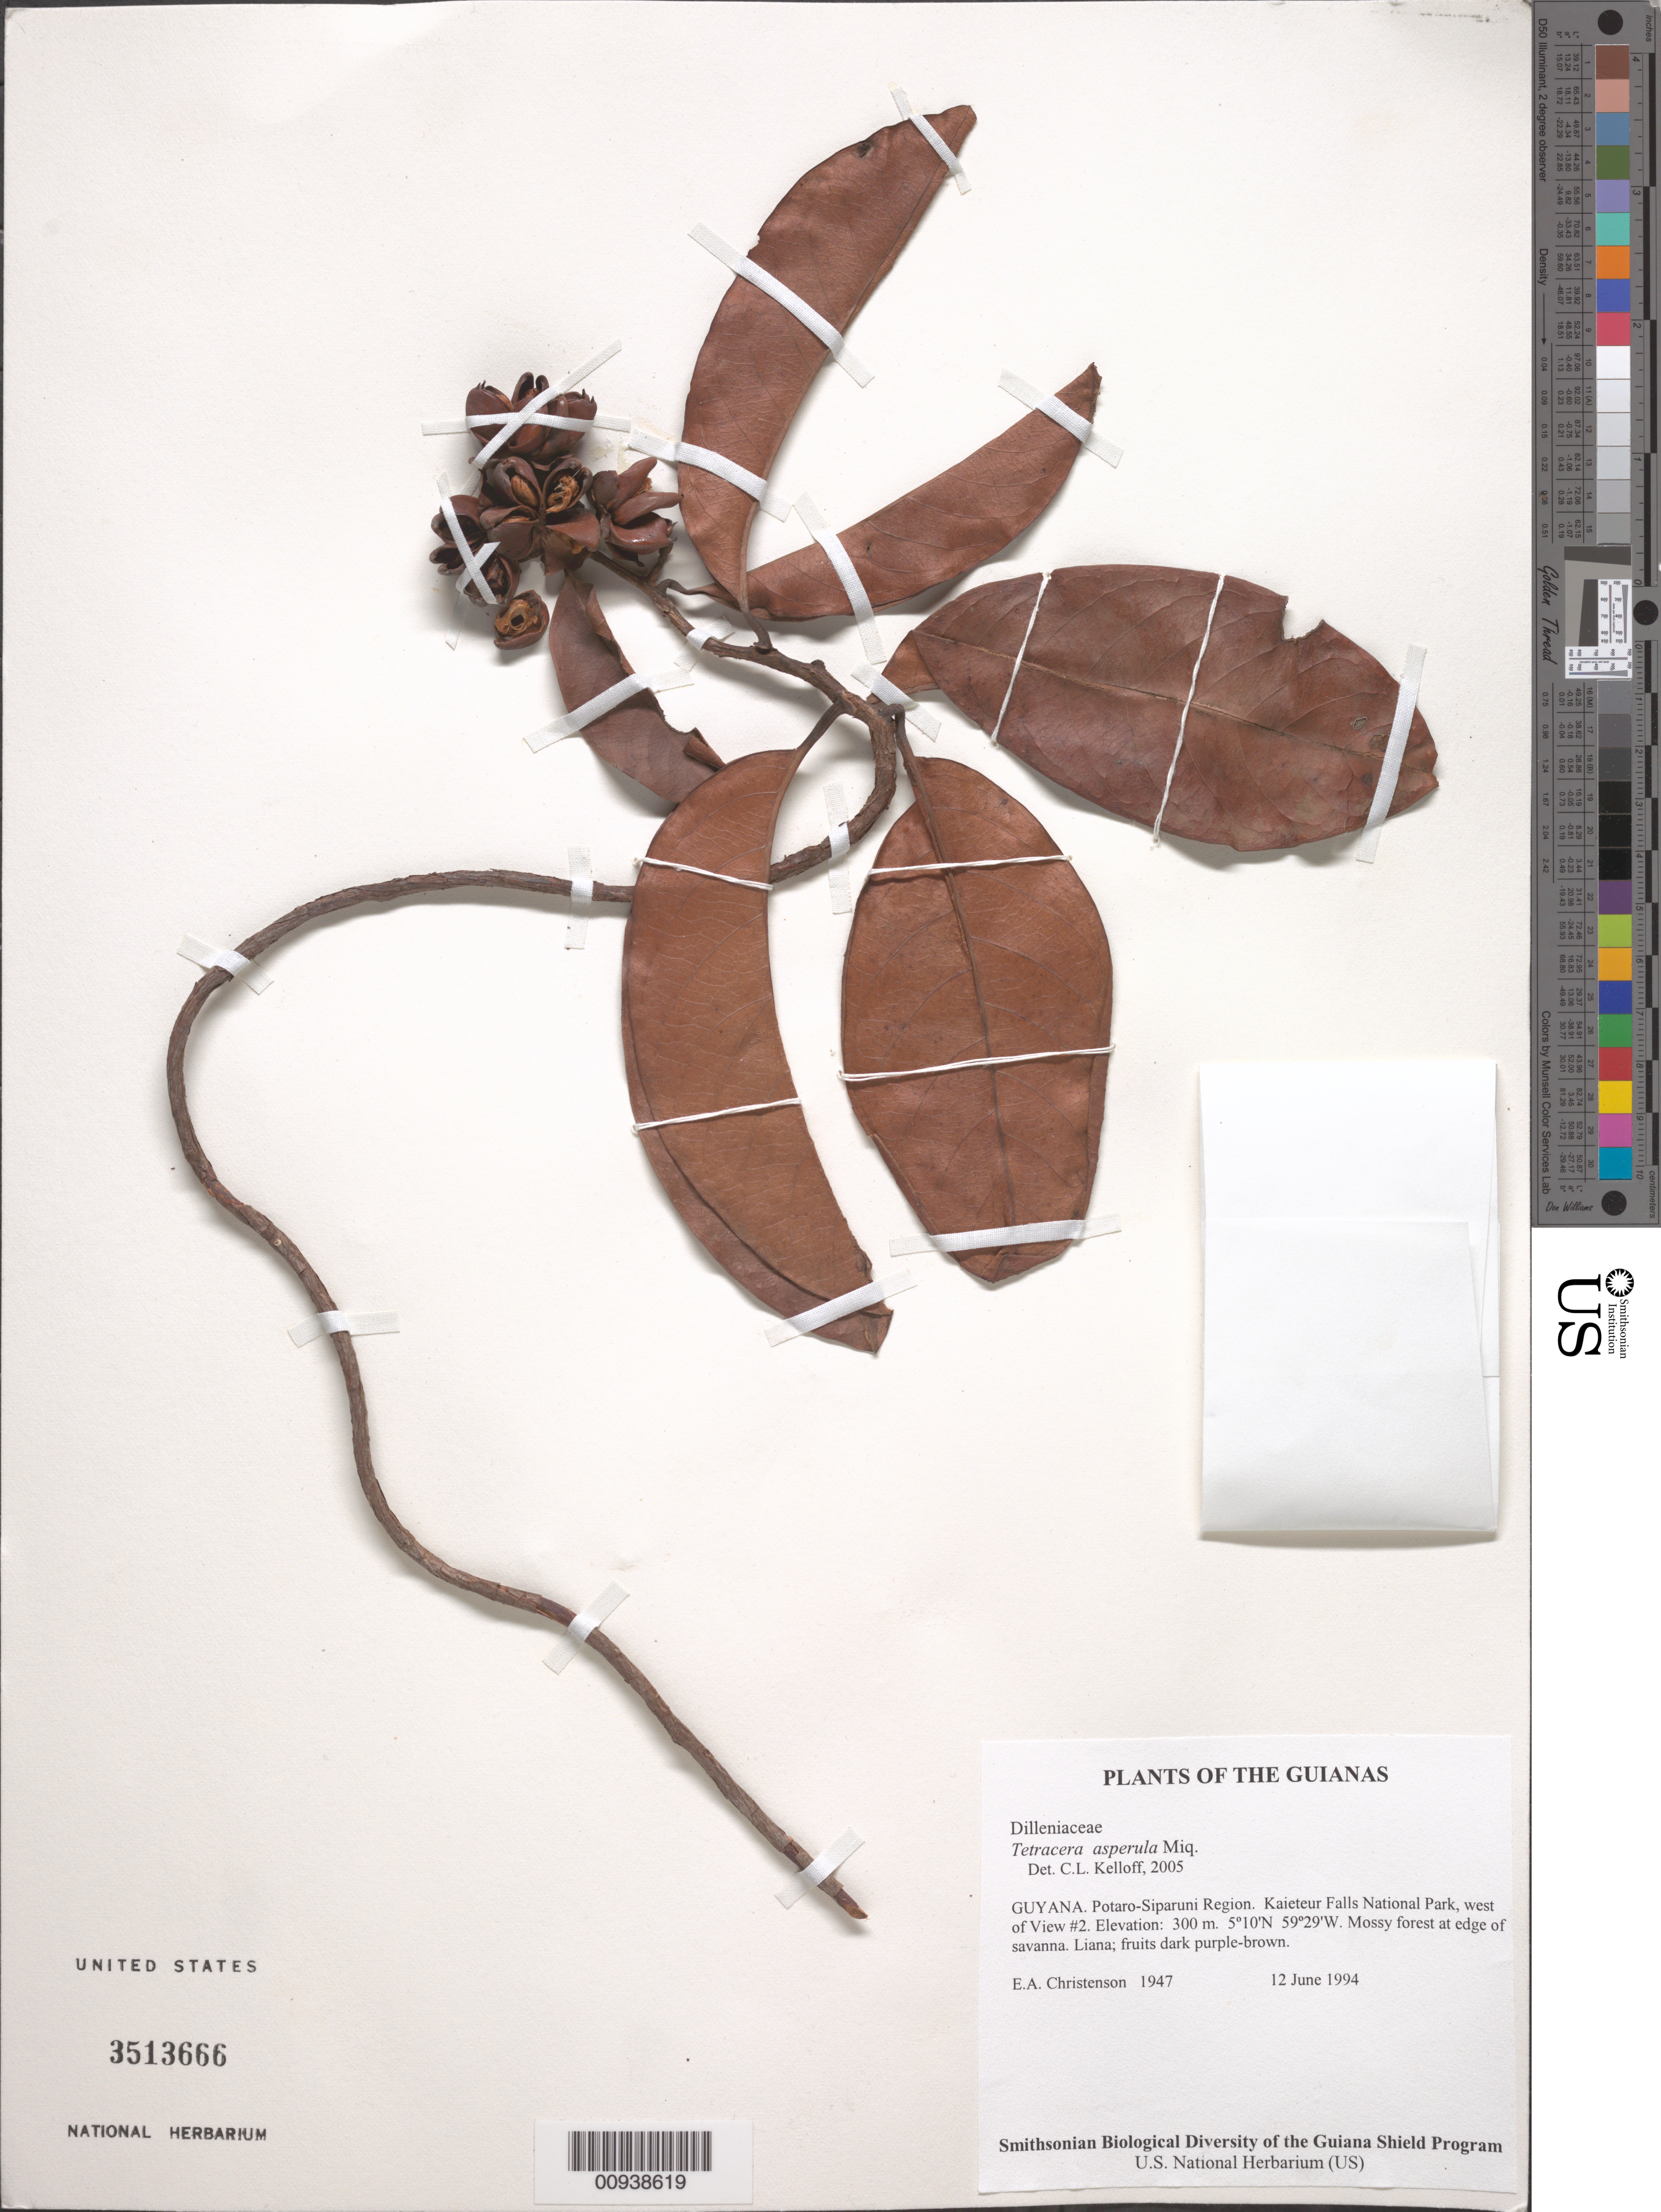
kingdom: Plantae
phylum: Tracheophyta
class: Magnoliopsida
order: Dilleniales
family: Dilleniaceae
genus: Tetracera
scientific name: Tetracera asperula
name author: Miq.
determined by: Kelloff, Carol L., (US), Smithsonian Institution - National Museum of Natural History (UNITED STATES)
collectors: E. A. Christenson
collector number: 1947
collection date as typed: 12 June 1994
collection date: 1994-06-12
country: Guyana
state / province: Potaro-Siparuni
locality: Kaieteur Falls National Park, west of View #2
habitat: Mossy forest at edge of savanna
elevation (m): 300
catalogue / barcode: US 3513666